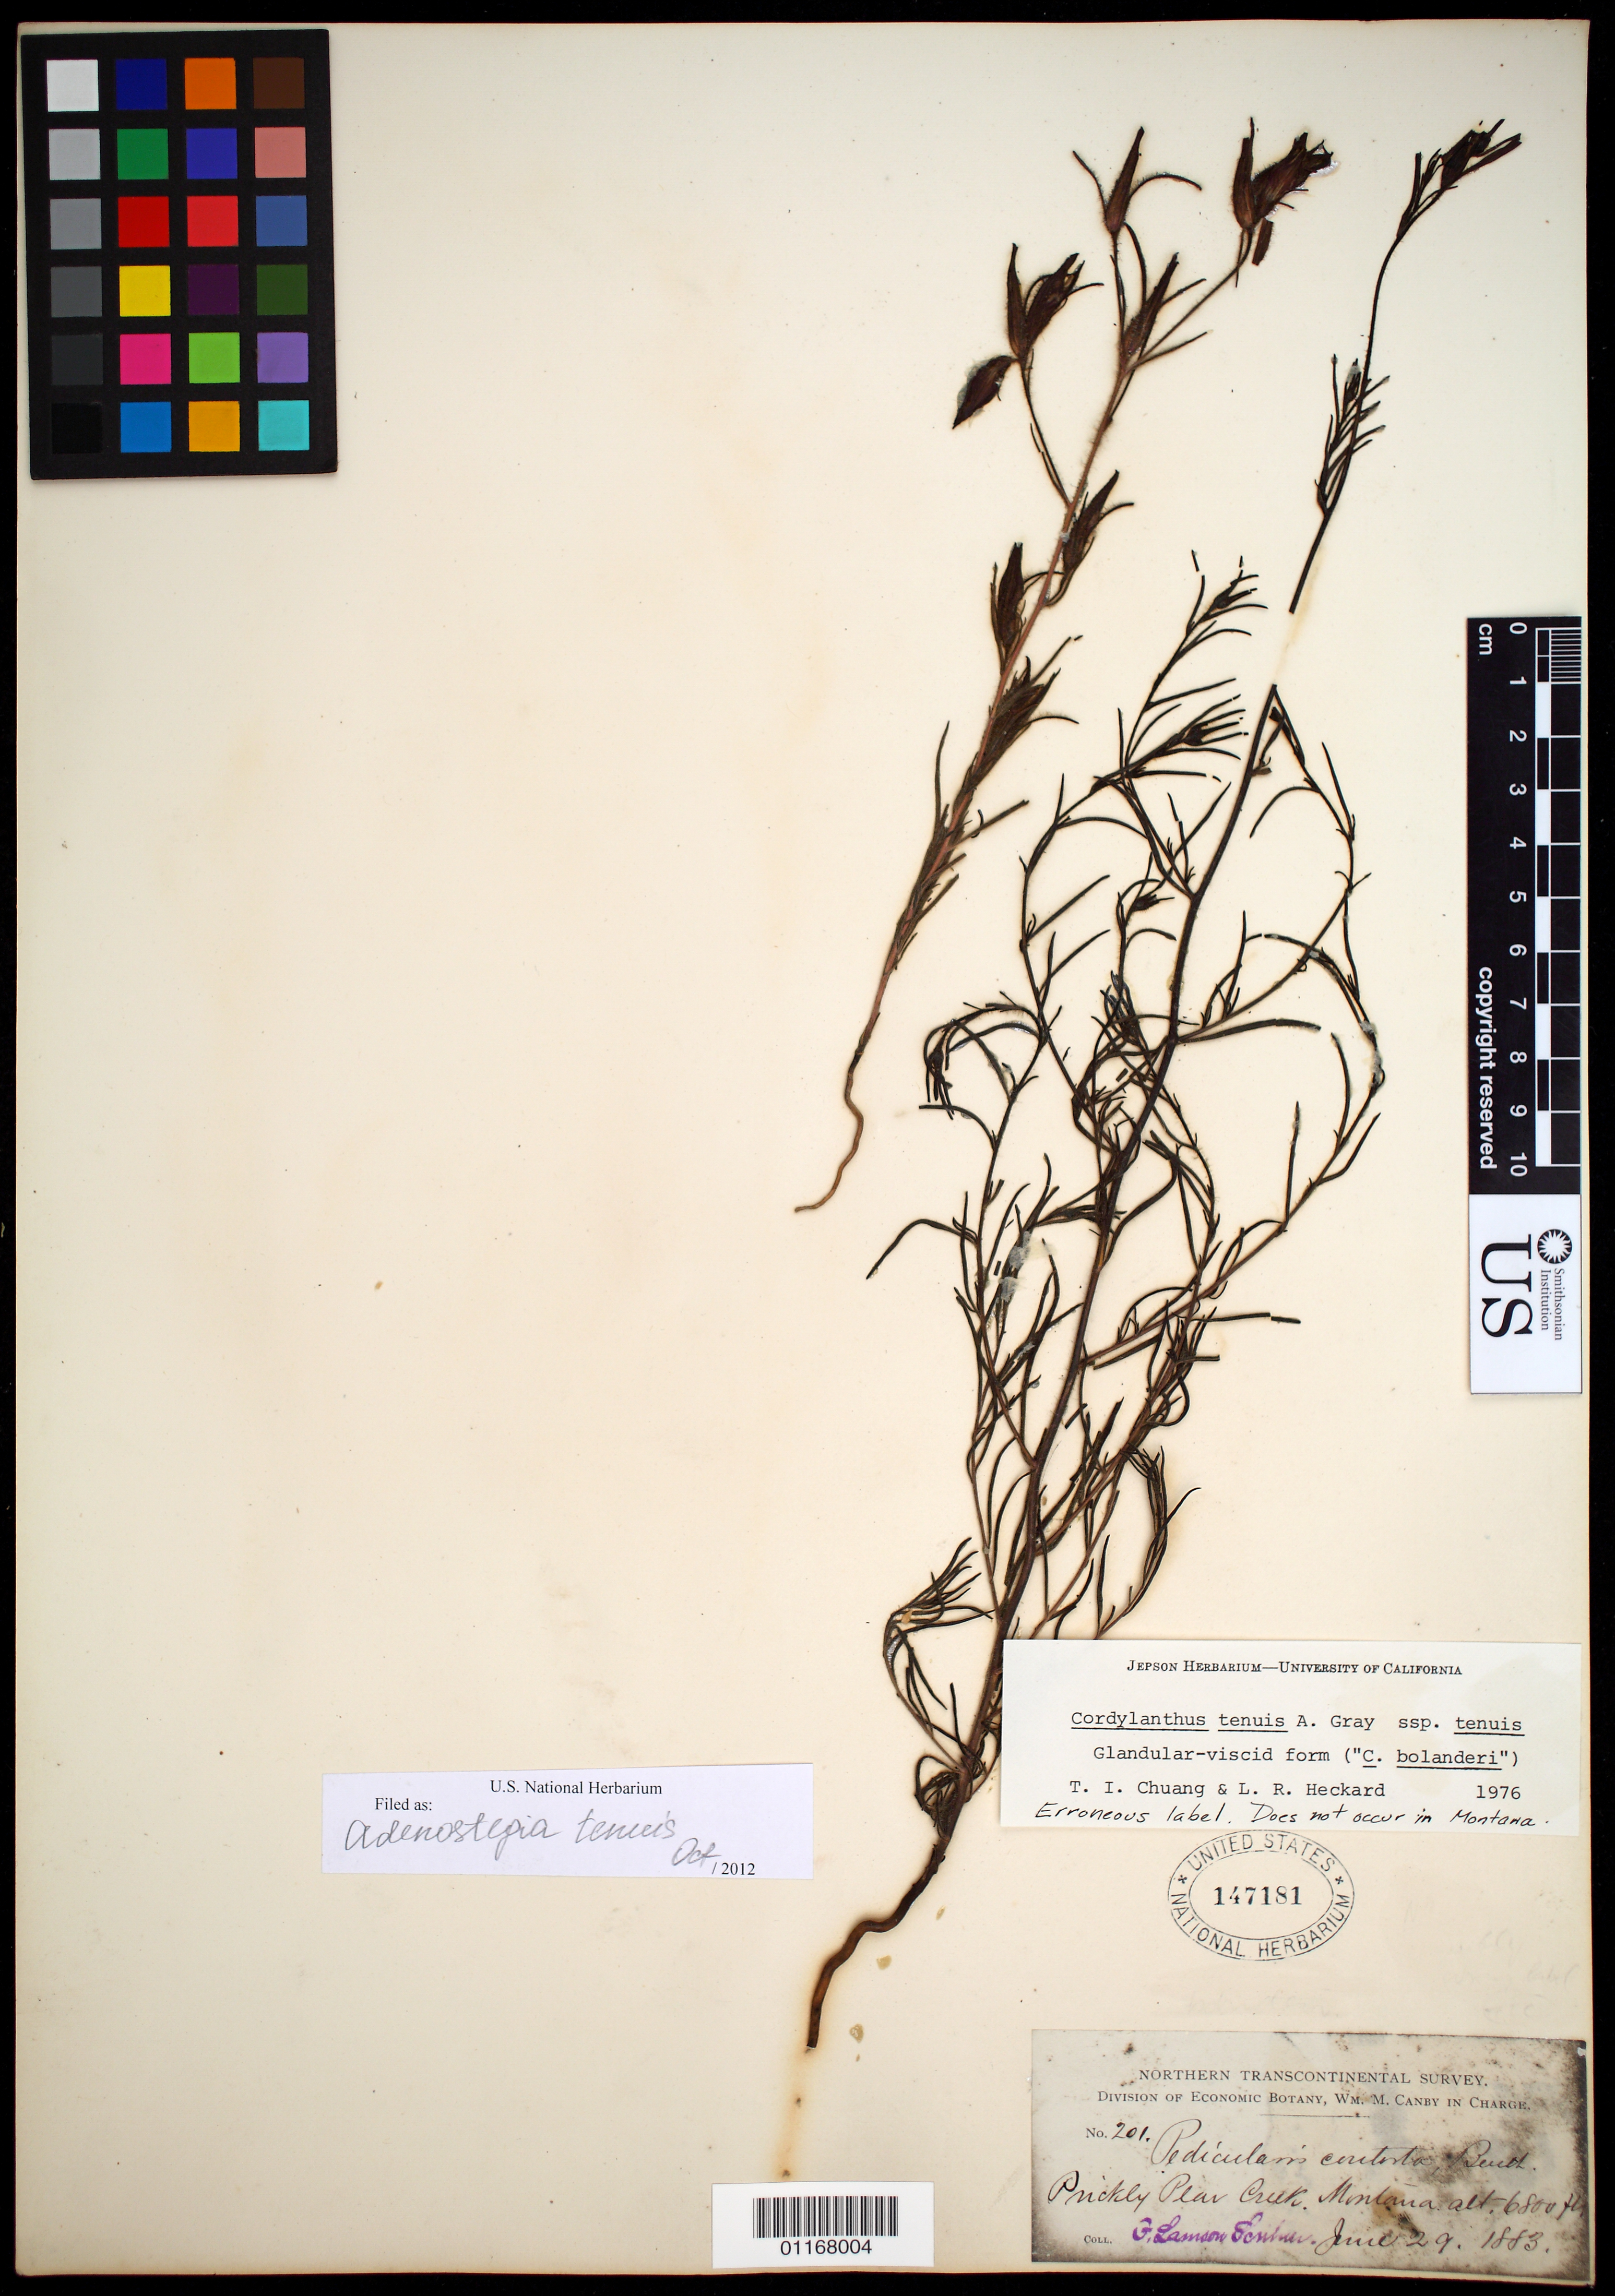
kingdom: Plantae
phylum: Tracheophyta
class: Magnoliopsida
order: Lamiales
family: Orobanchaceae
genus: Cordylanthus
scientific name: Cordylanthus tenuis subsp. tenuis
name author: A. Gray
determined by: Barringer, K. A.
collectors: F. L. Scribner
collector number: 201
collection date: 1883-06-29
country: United States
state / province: Montana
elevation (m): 2073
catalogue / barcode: US 147181